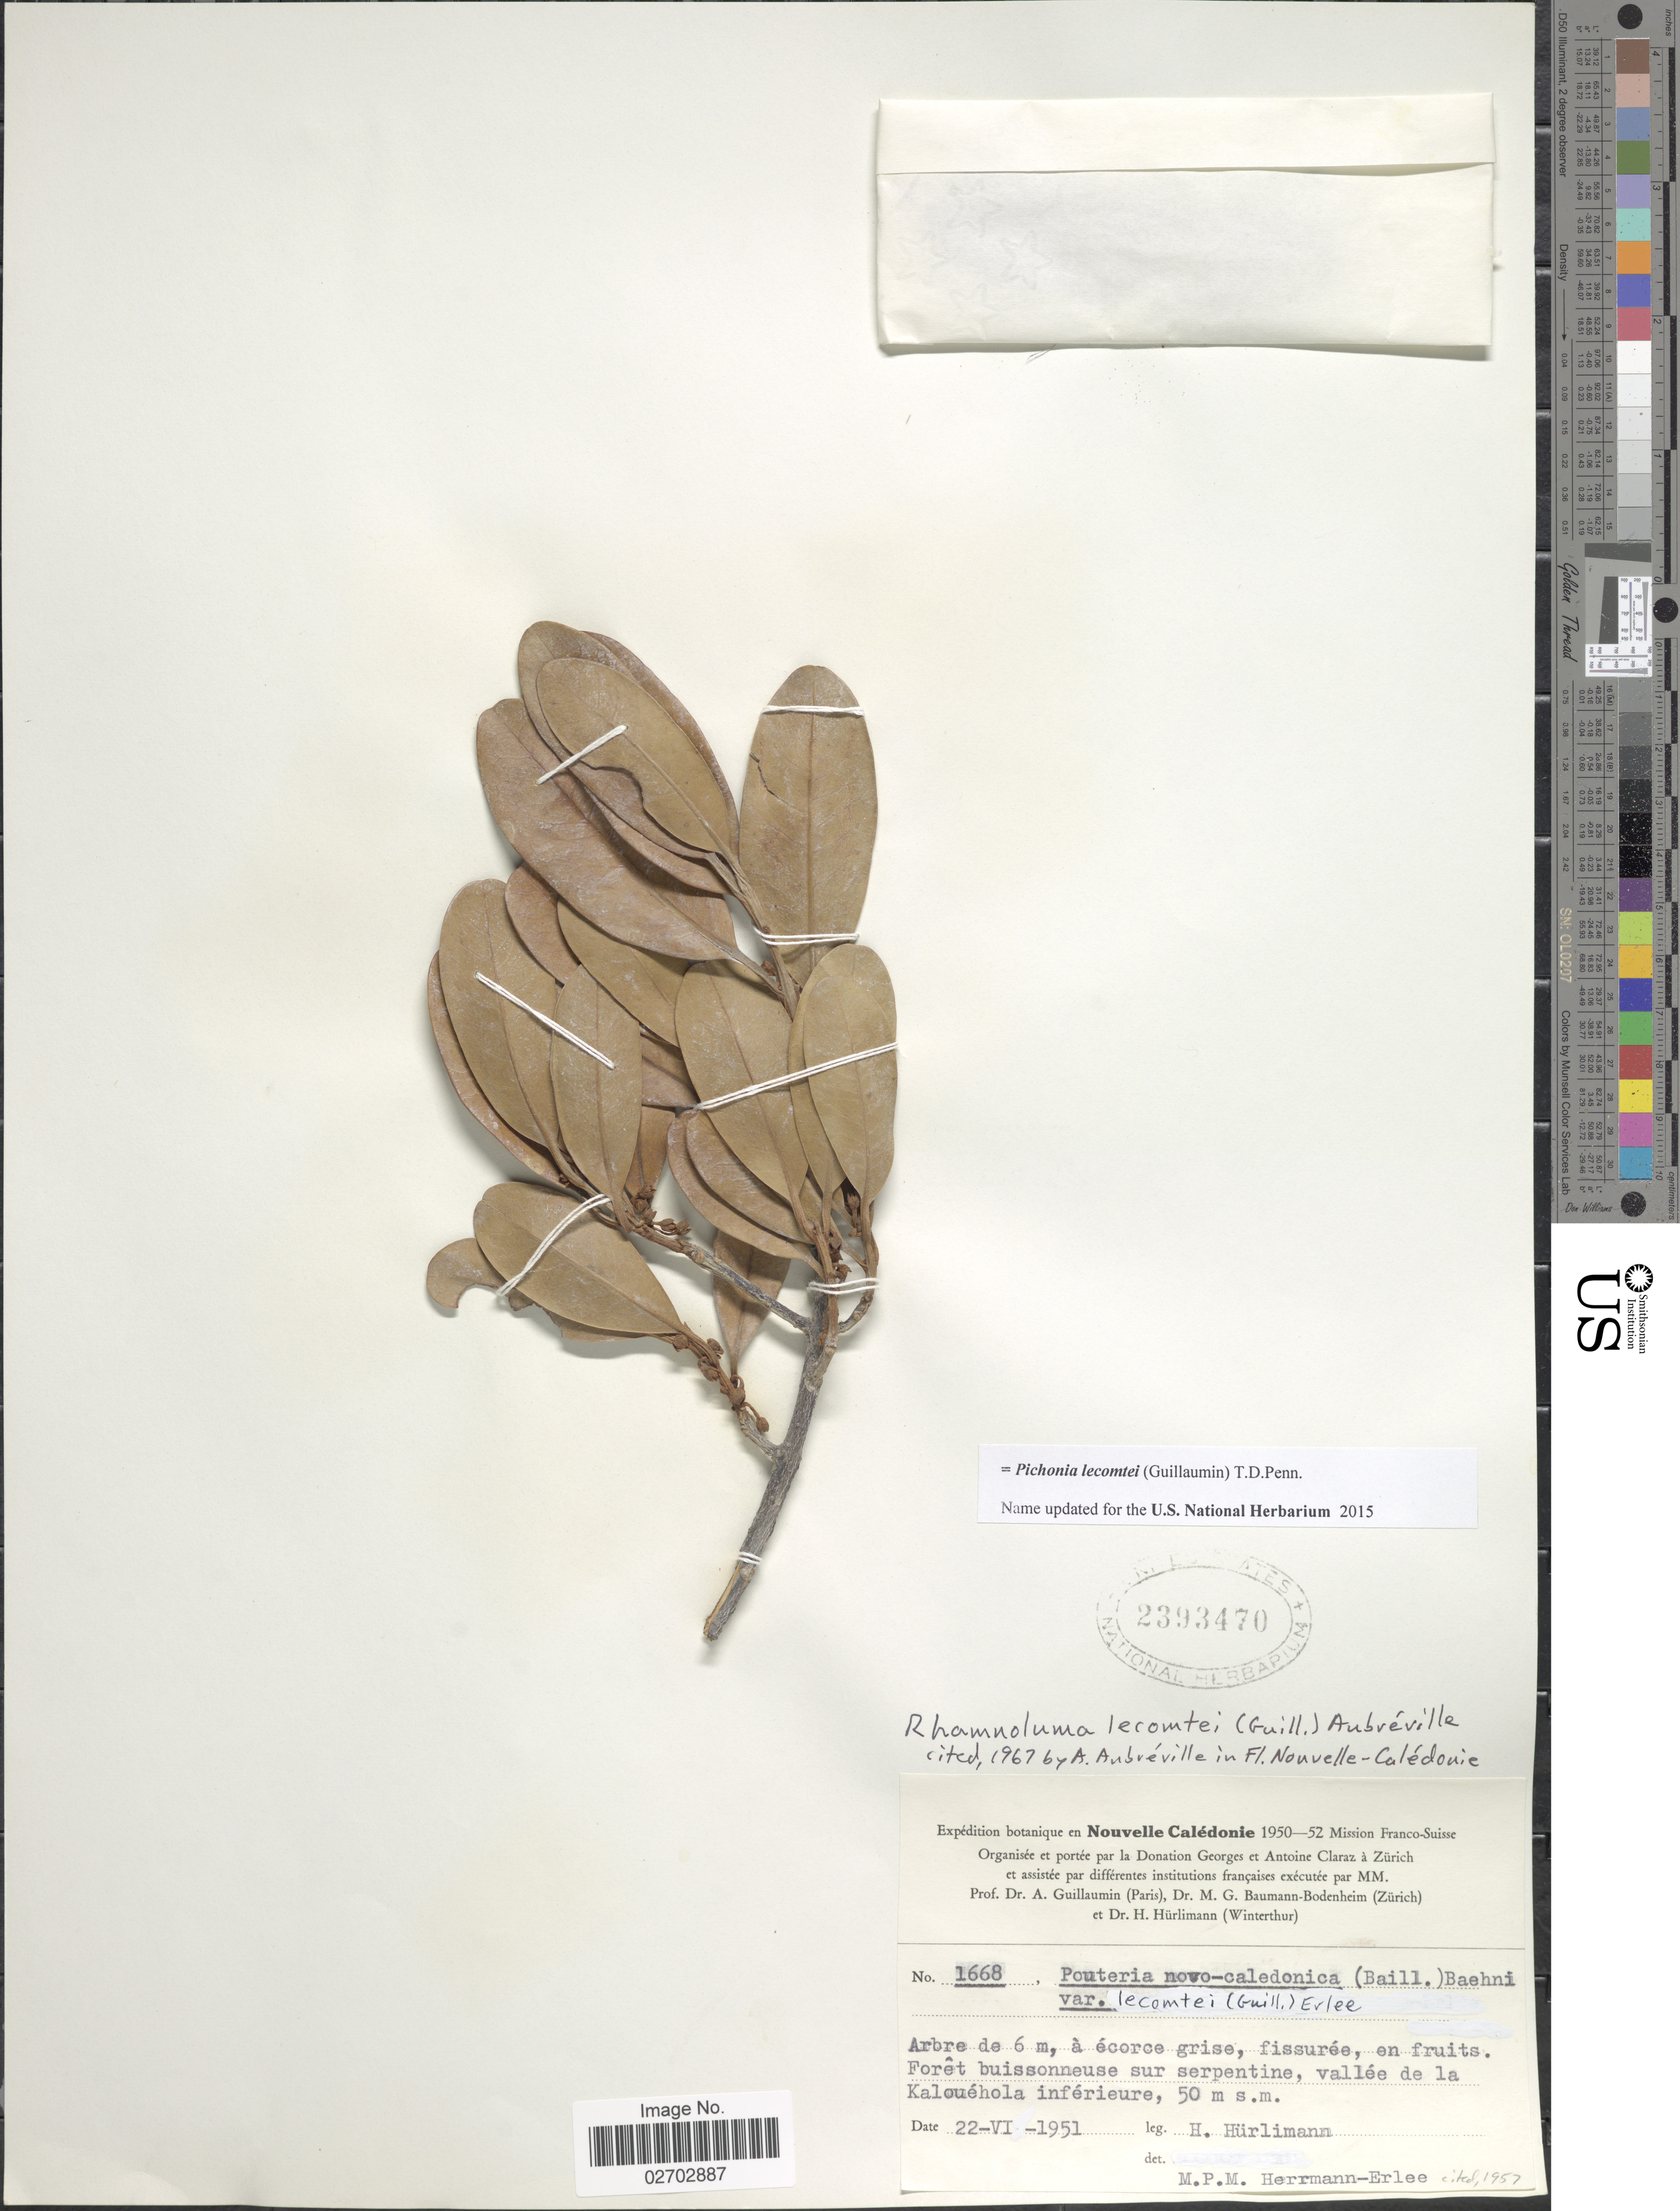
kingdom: Plantae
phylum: Tracheophyta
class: Magnoliopsida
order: Ericales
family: Sapotaceae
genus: Pichonia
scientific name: Pichonia lecomtei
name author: (Guillaumin) T.D. Penn.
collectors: H. Hürlimann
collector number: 1668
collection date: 1951-06-22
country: New Caledonia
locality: Vallee de la Kalouehola inferieure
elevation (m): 50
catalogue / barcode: US 2393470